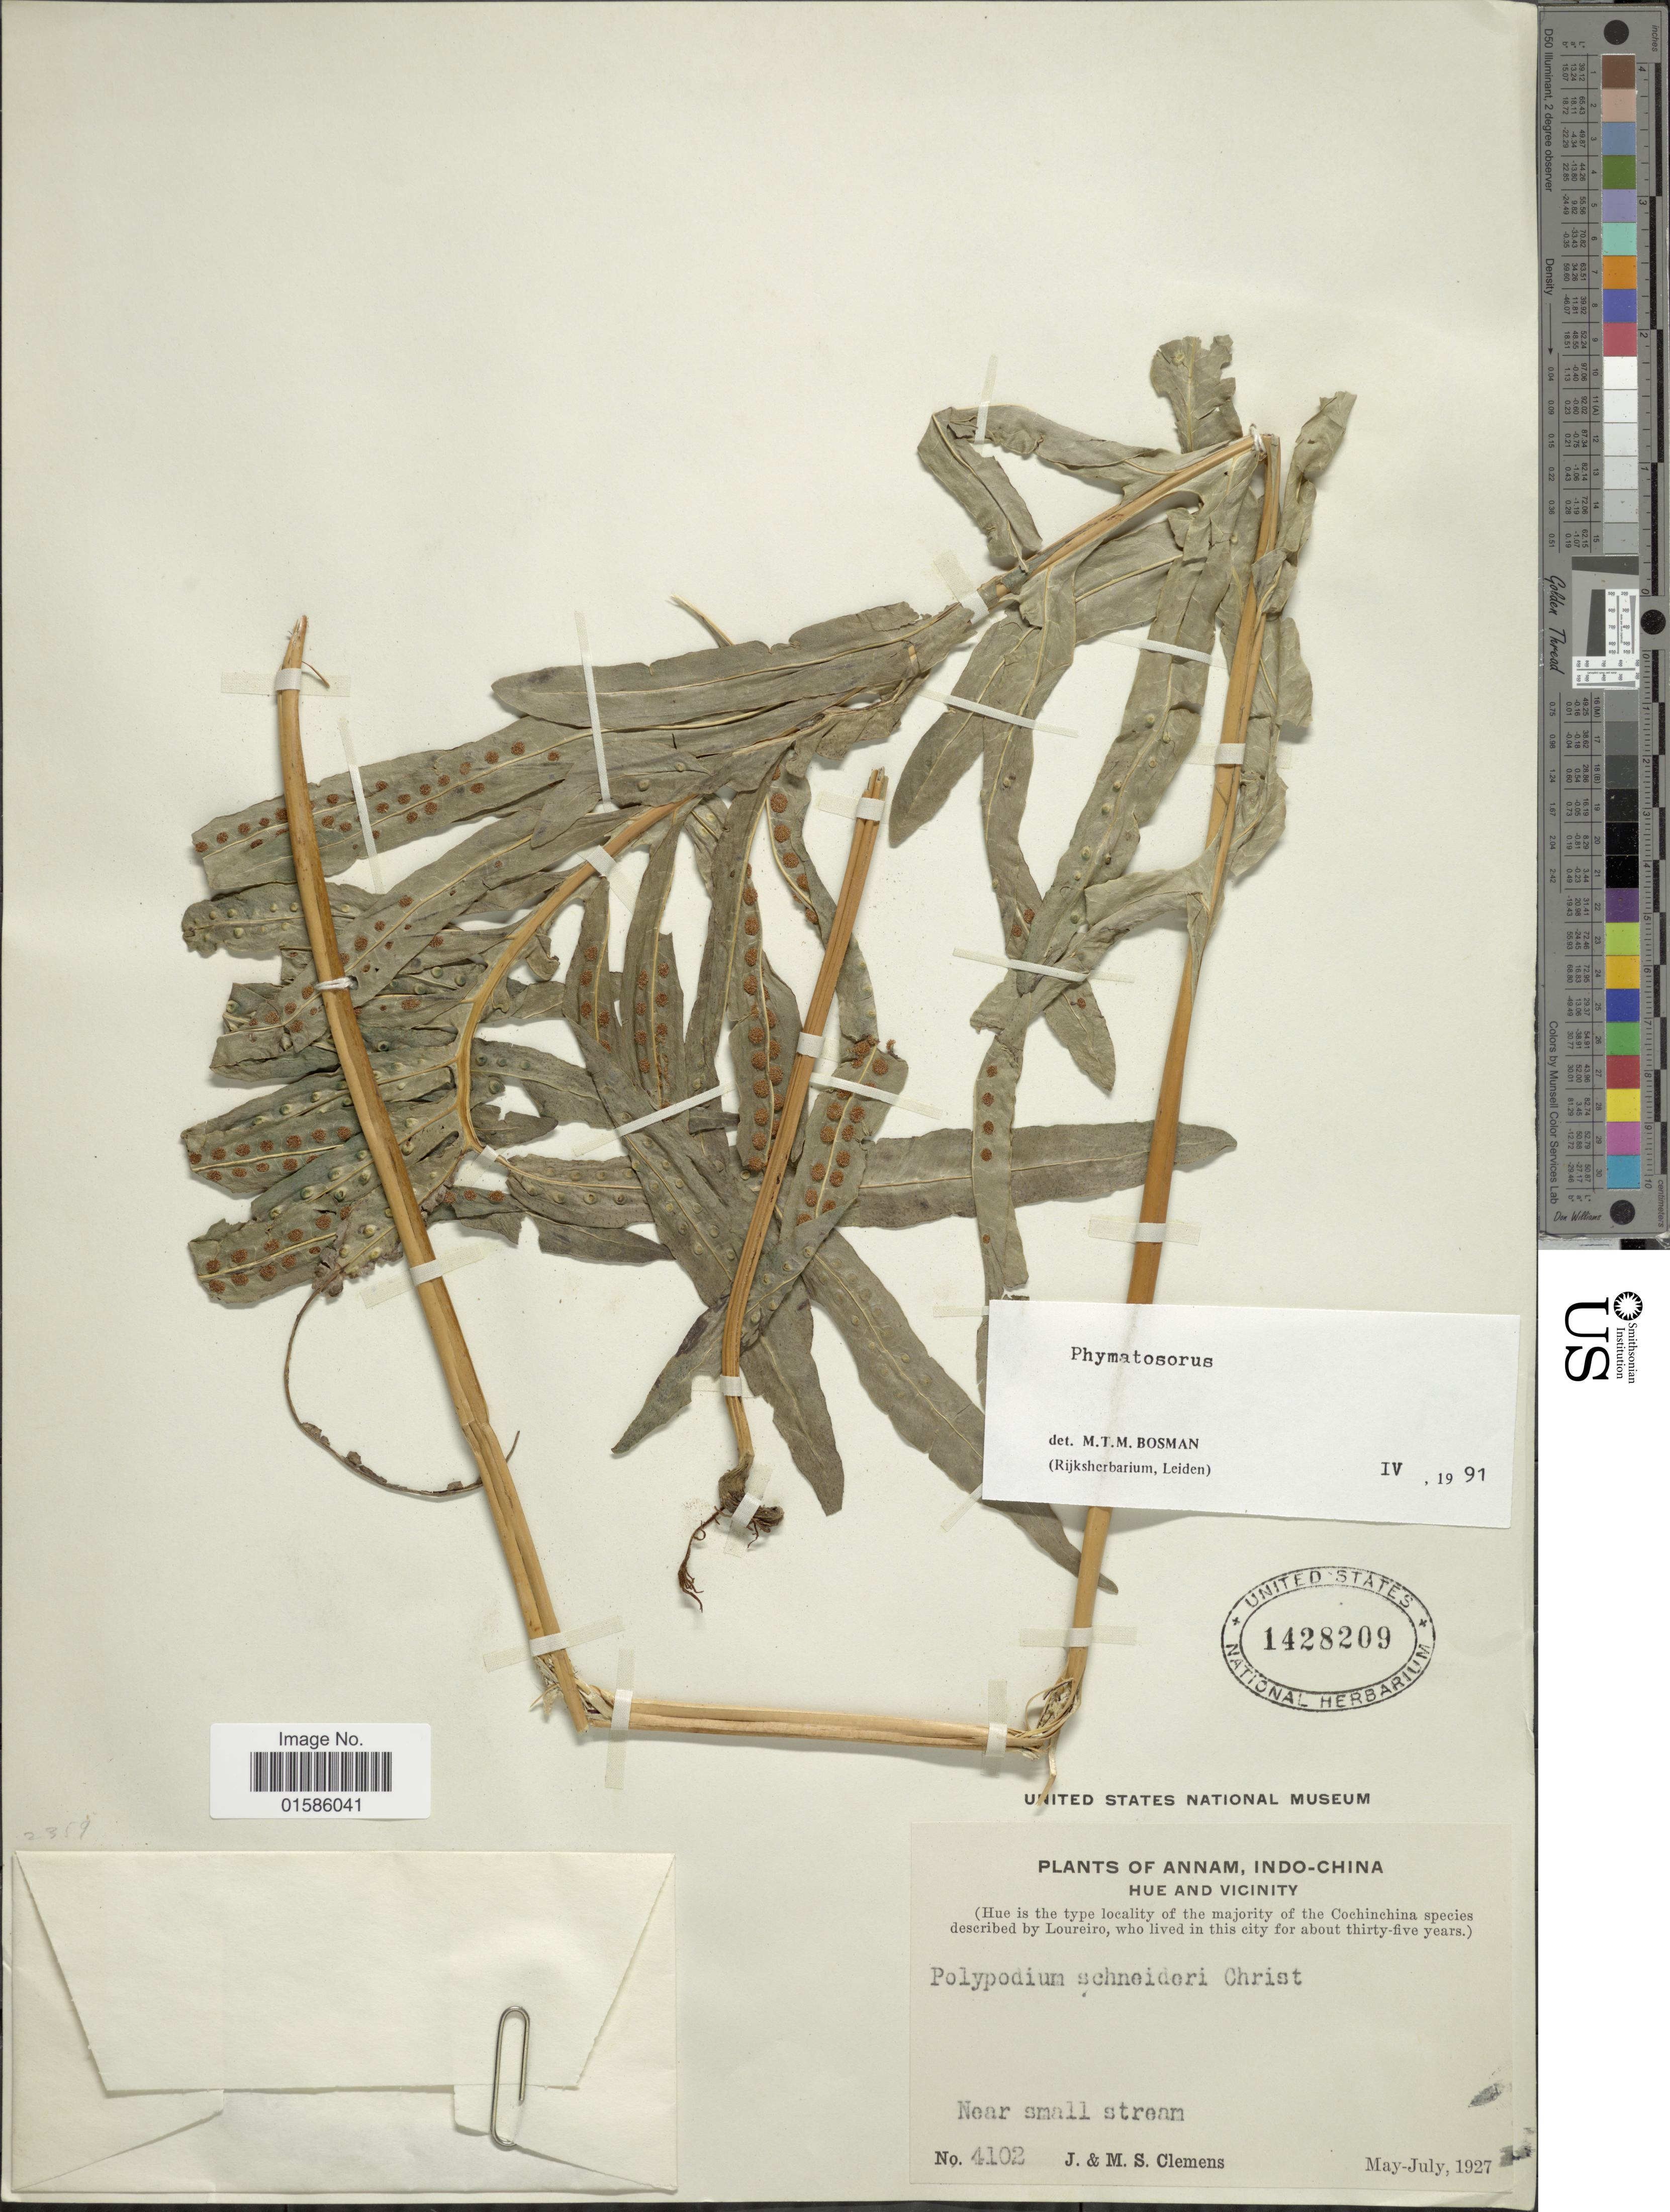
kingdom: Plantae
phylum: Tracheophyta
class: Polypodiopsida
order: Polypodiales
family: Polypodiaceae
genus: Microsorum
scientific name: Microsorum schneideri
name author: (Christ) Copel.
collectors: J. Clemens & M. S. Clemens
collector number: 4102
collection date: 1927-05/1927-07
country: Vietnam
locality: Amma,, Indo-China Hue and vicinity (Hue is the type locality of the majority of the Cochinchina species described by Loureiro, who lived in this city for about thirty-five years) Near small stream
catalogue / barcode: US 1428209